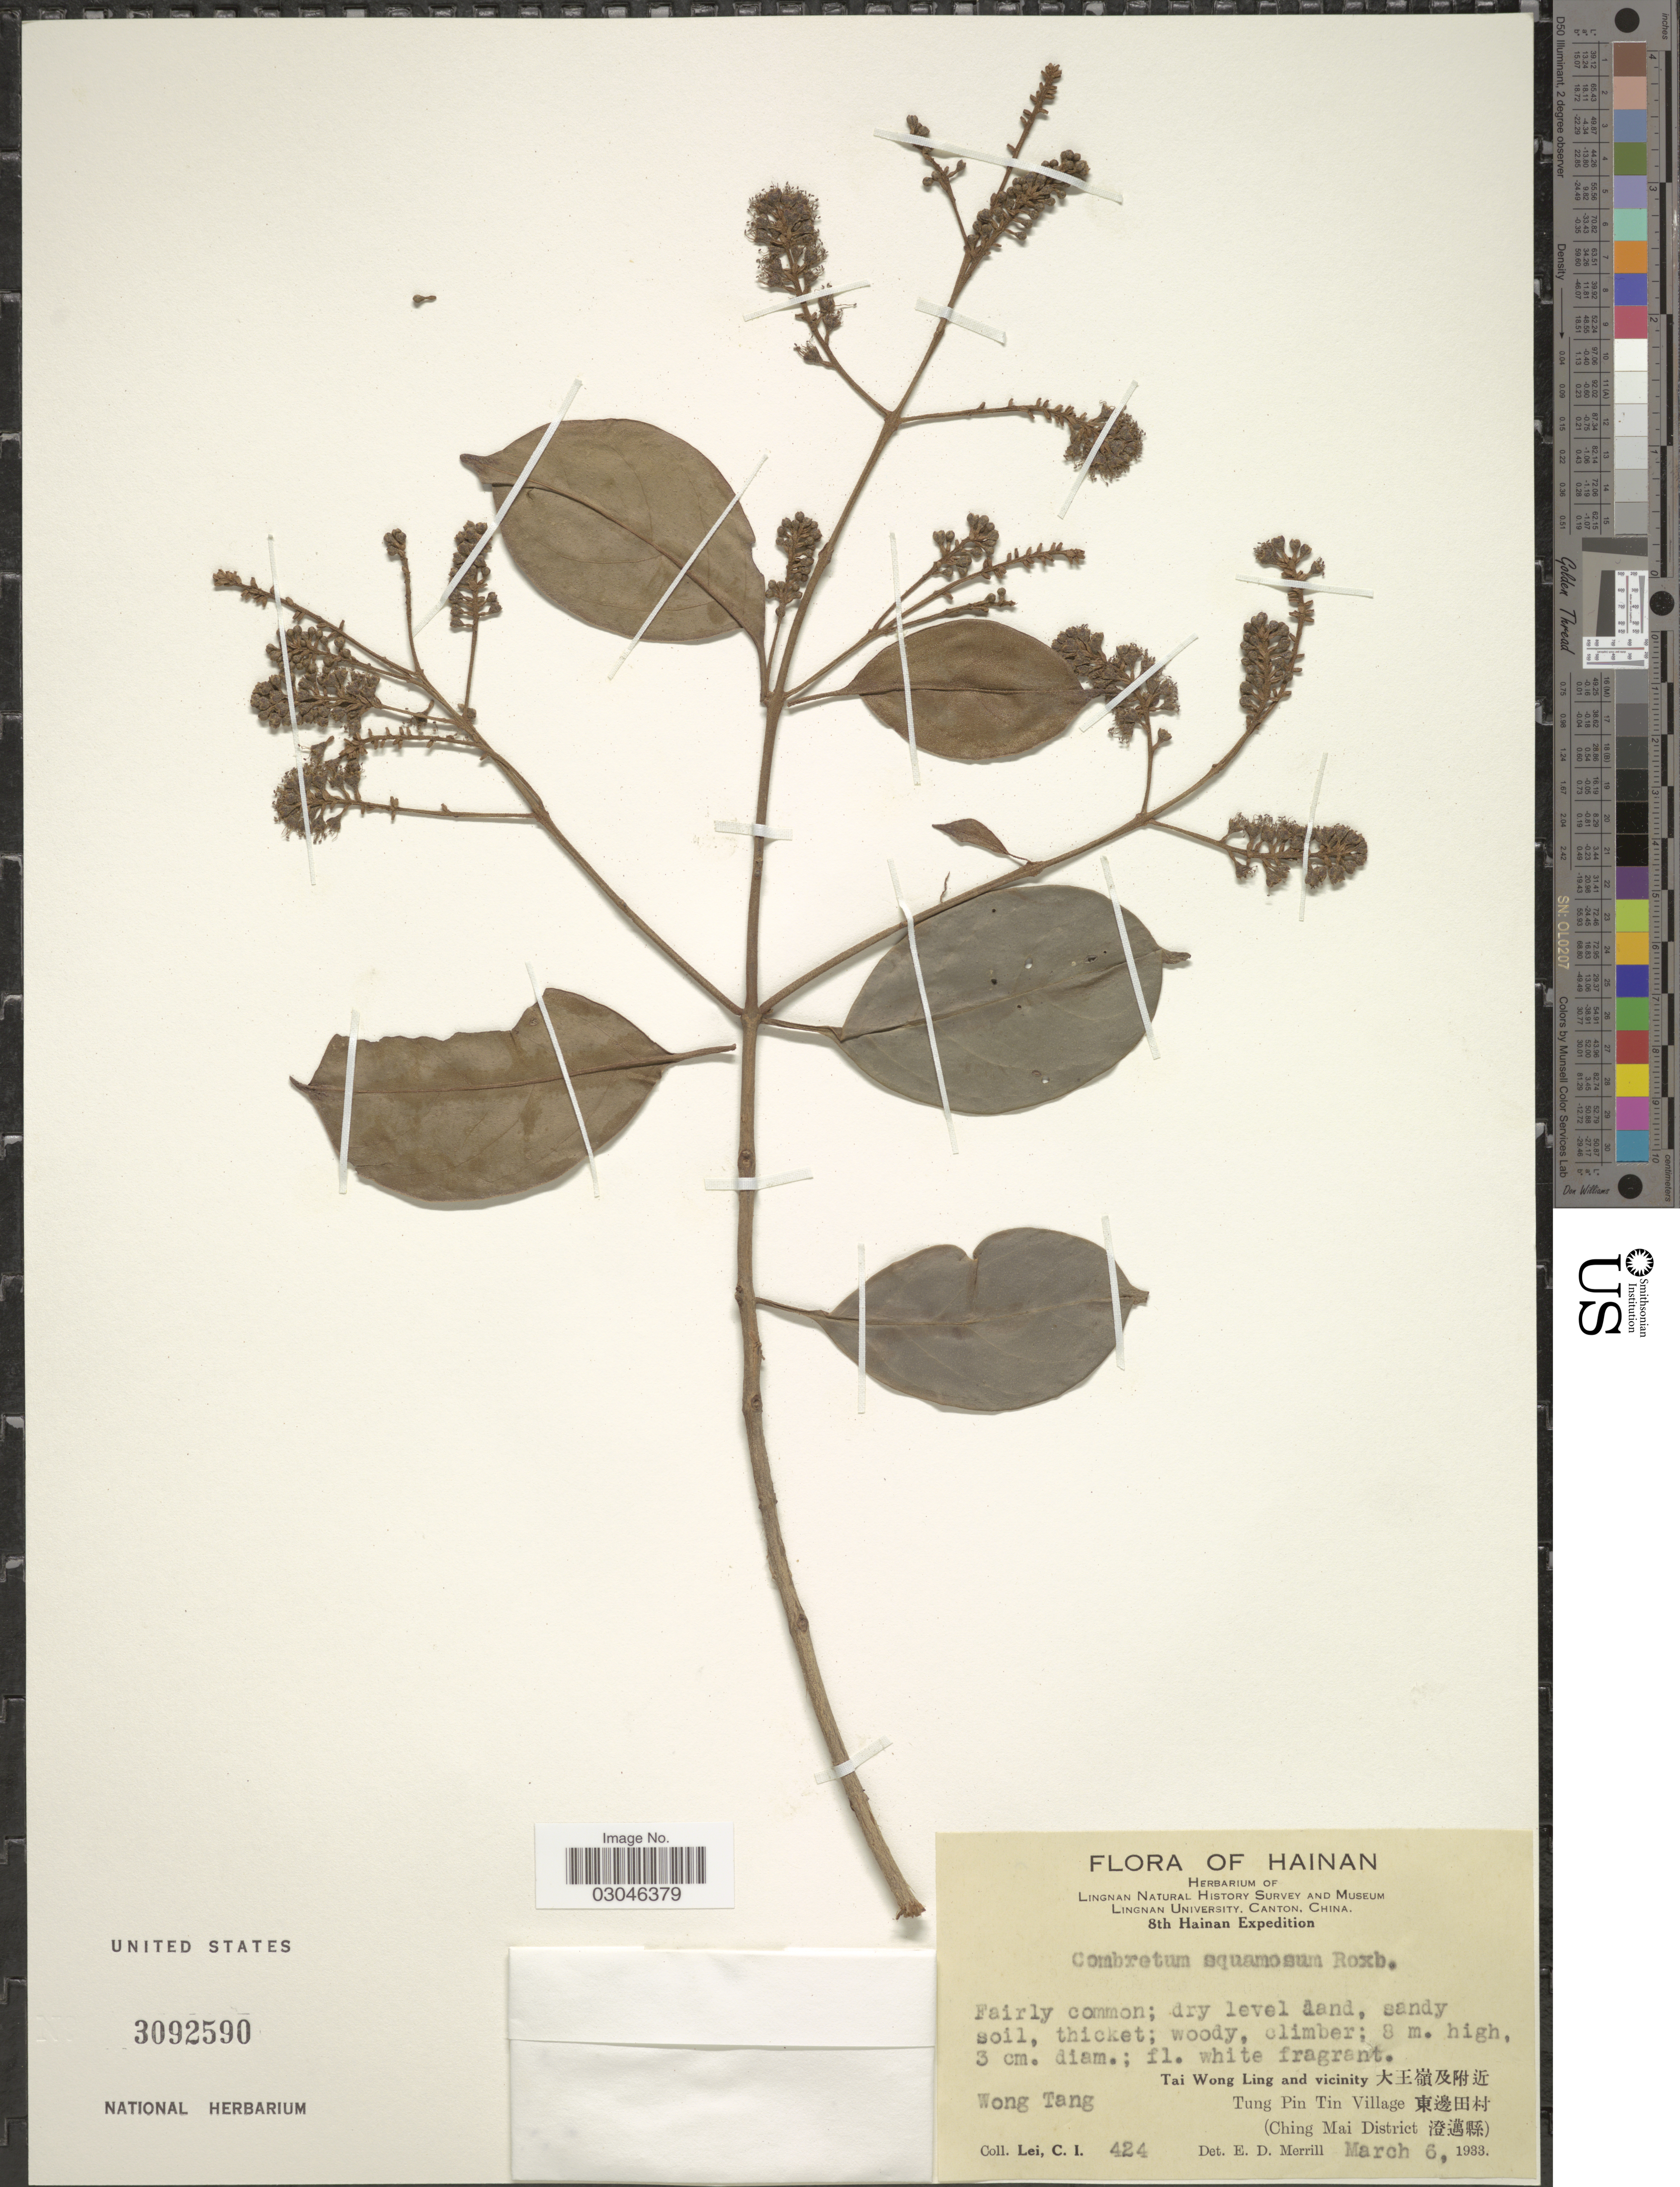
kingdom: Plantae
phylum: Tracheophyta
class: Magnoliopsida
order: Myrtales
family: Combretaceae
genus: Combretum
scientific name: Combretum squamosum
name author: Roxb.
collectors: C. I. Lei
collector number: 424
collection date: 1933-03-06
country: China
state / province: Hainan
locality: Tai Wong Ling and vicinity. Tung Pin Tin Village. (Ching Mai District.). Wong Tang.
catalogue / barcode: US 3092590